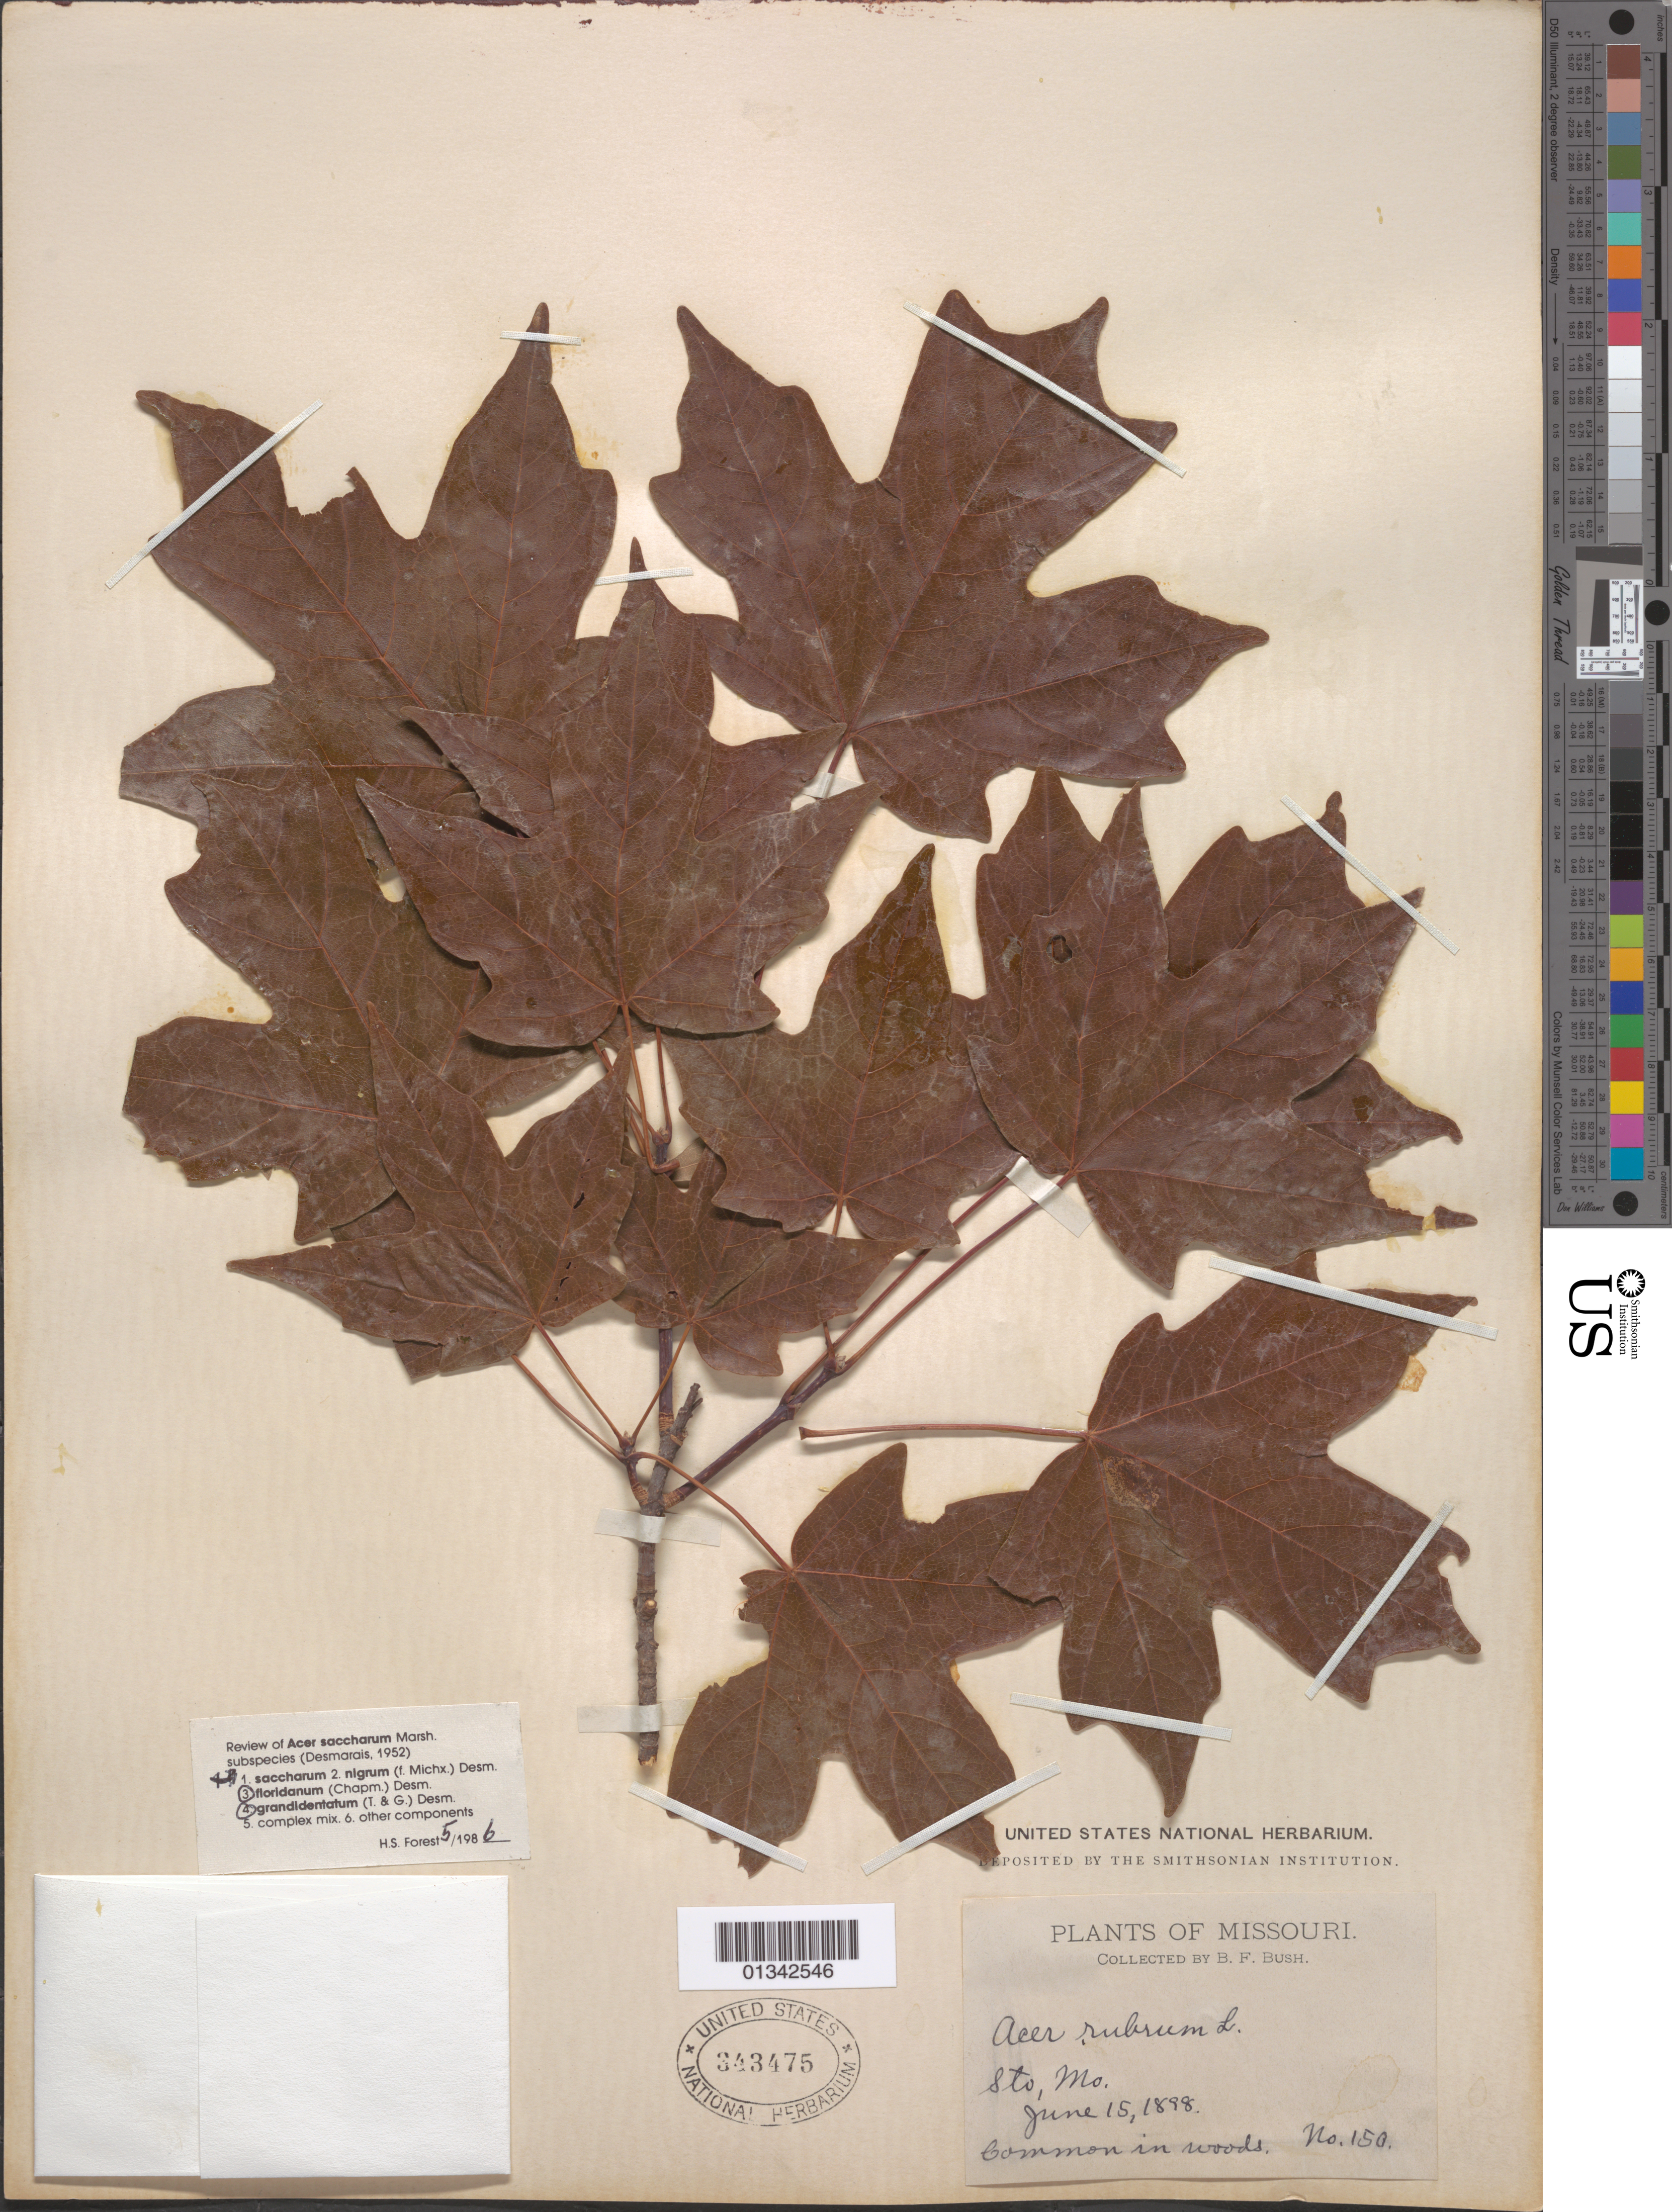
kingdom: Plantae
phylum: Tracheophyta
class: Magnoliopsida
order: Sapindales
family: Sapindaceae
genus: Acer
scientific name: Acer saccharum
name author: Marshall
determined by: Forest, H. S.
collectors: B. F. Bush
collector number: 150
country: United States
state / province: Missouri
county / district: Christian County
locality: Sto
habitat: Common in woods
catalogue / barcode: US 343475